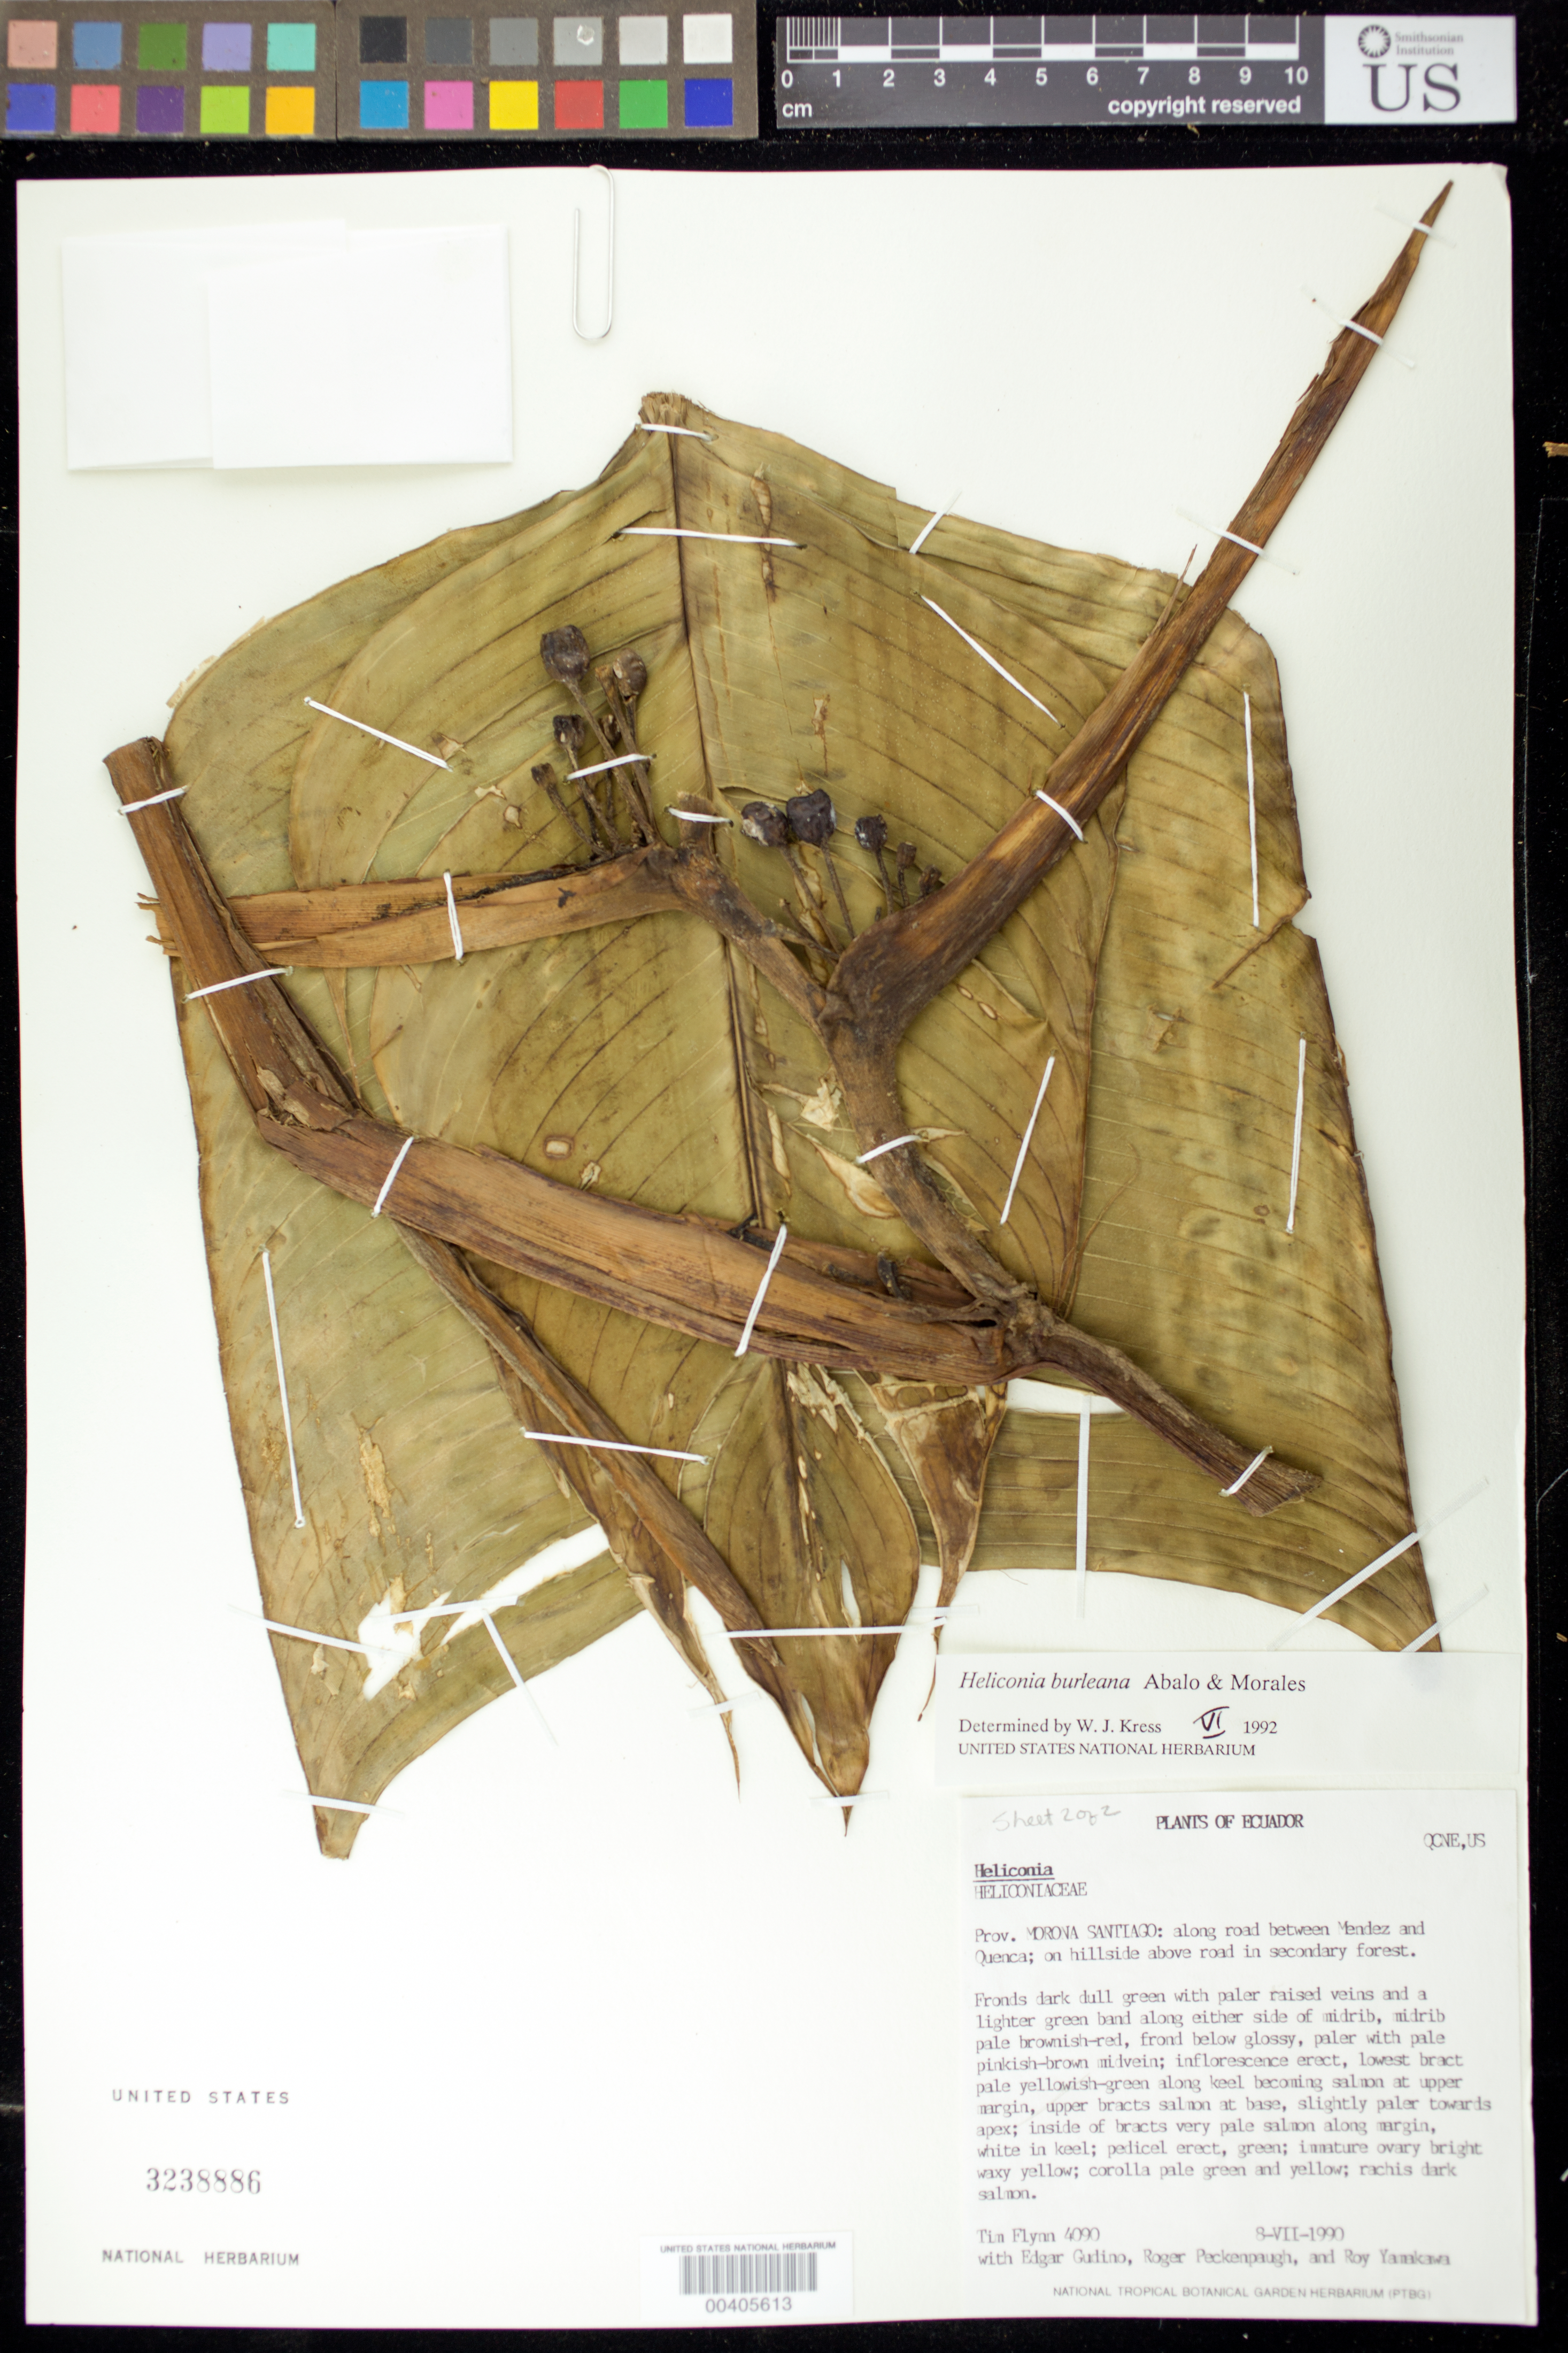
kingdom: Plantae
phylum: Tracheophyta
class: Liliopsida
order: Zingiberales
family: Heliconiaceae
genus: Heliconia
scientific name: Heliconia burleana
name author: Abalo & G. Morales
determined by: Kress, W. J., (US), Smithsonian Institution - National Museum of Natural History (UNITED STATES)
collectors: T. W. Flynn, E. Gudiño, R. Peckinpaugh & R. Yamakawa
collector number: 4090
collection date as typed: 08 Jul 1990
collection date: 1990-07-08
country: Ecuador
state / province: Morona-Santiago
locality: Rd between mendez and quenca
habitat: Secondary forest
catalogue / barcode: US 3238886